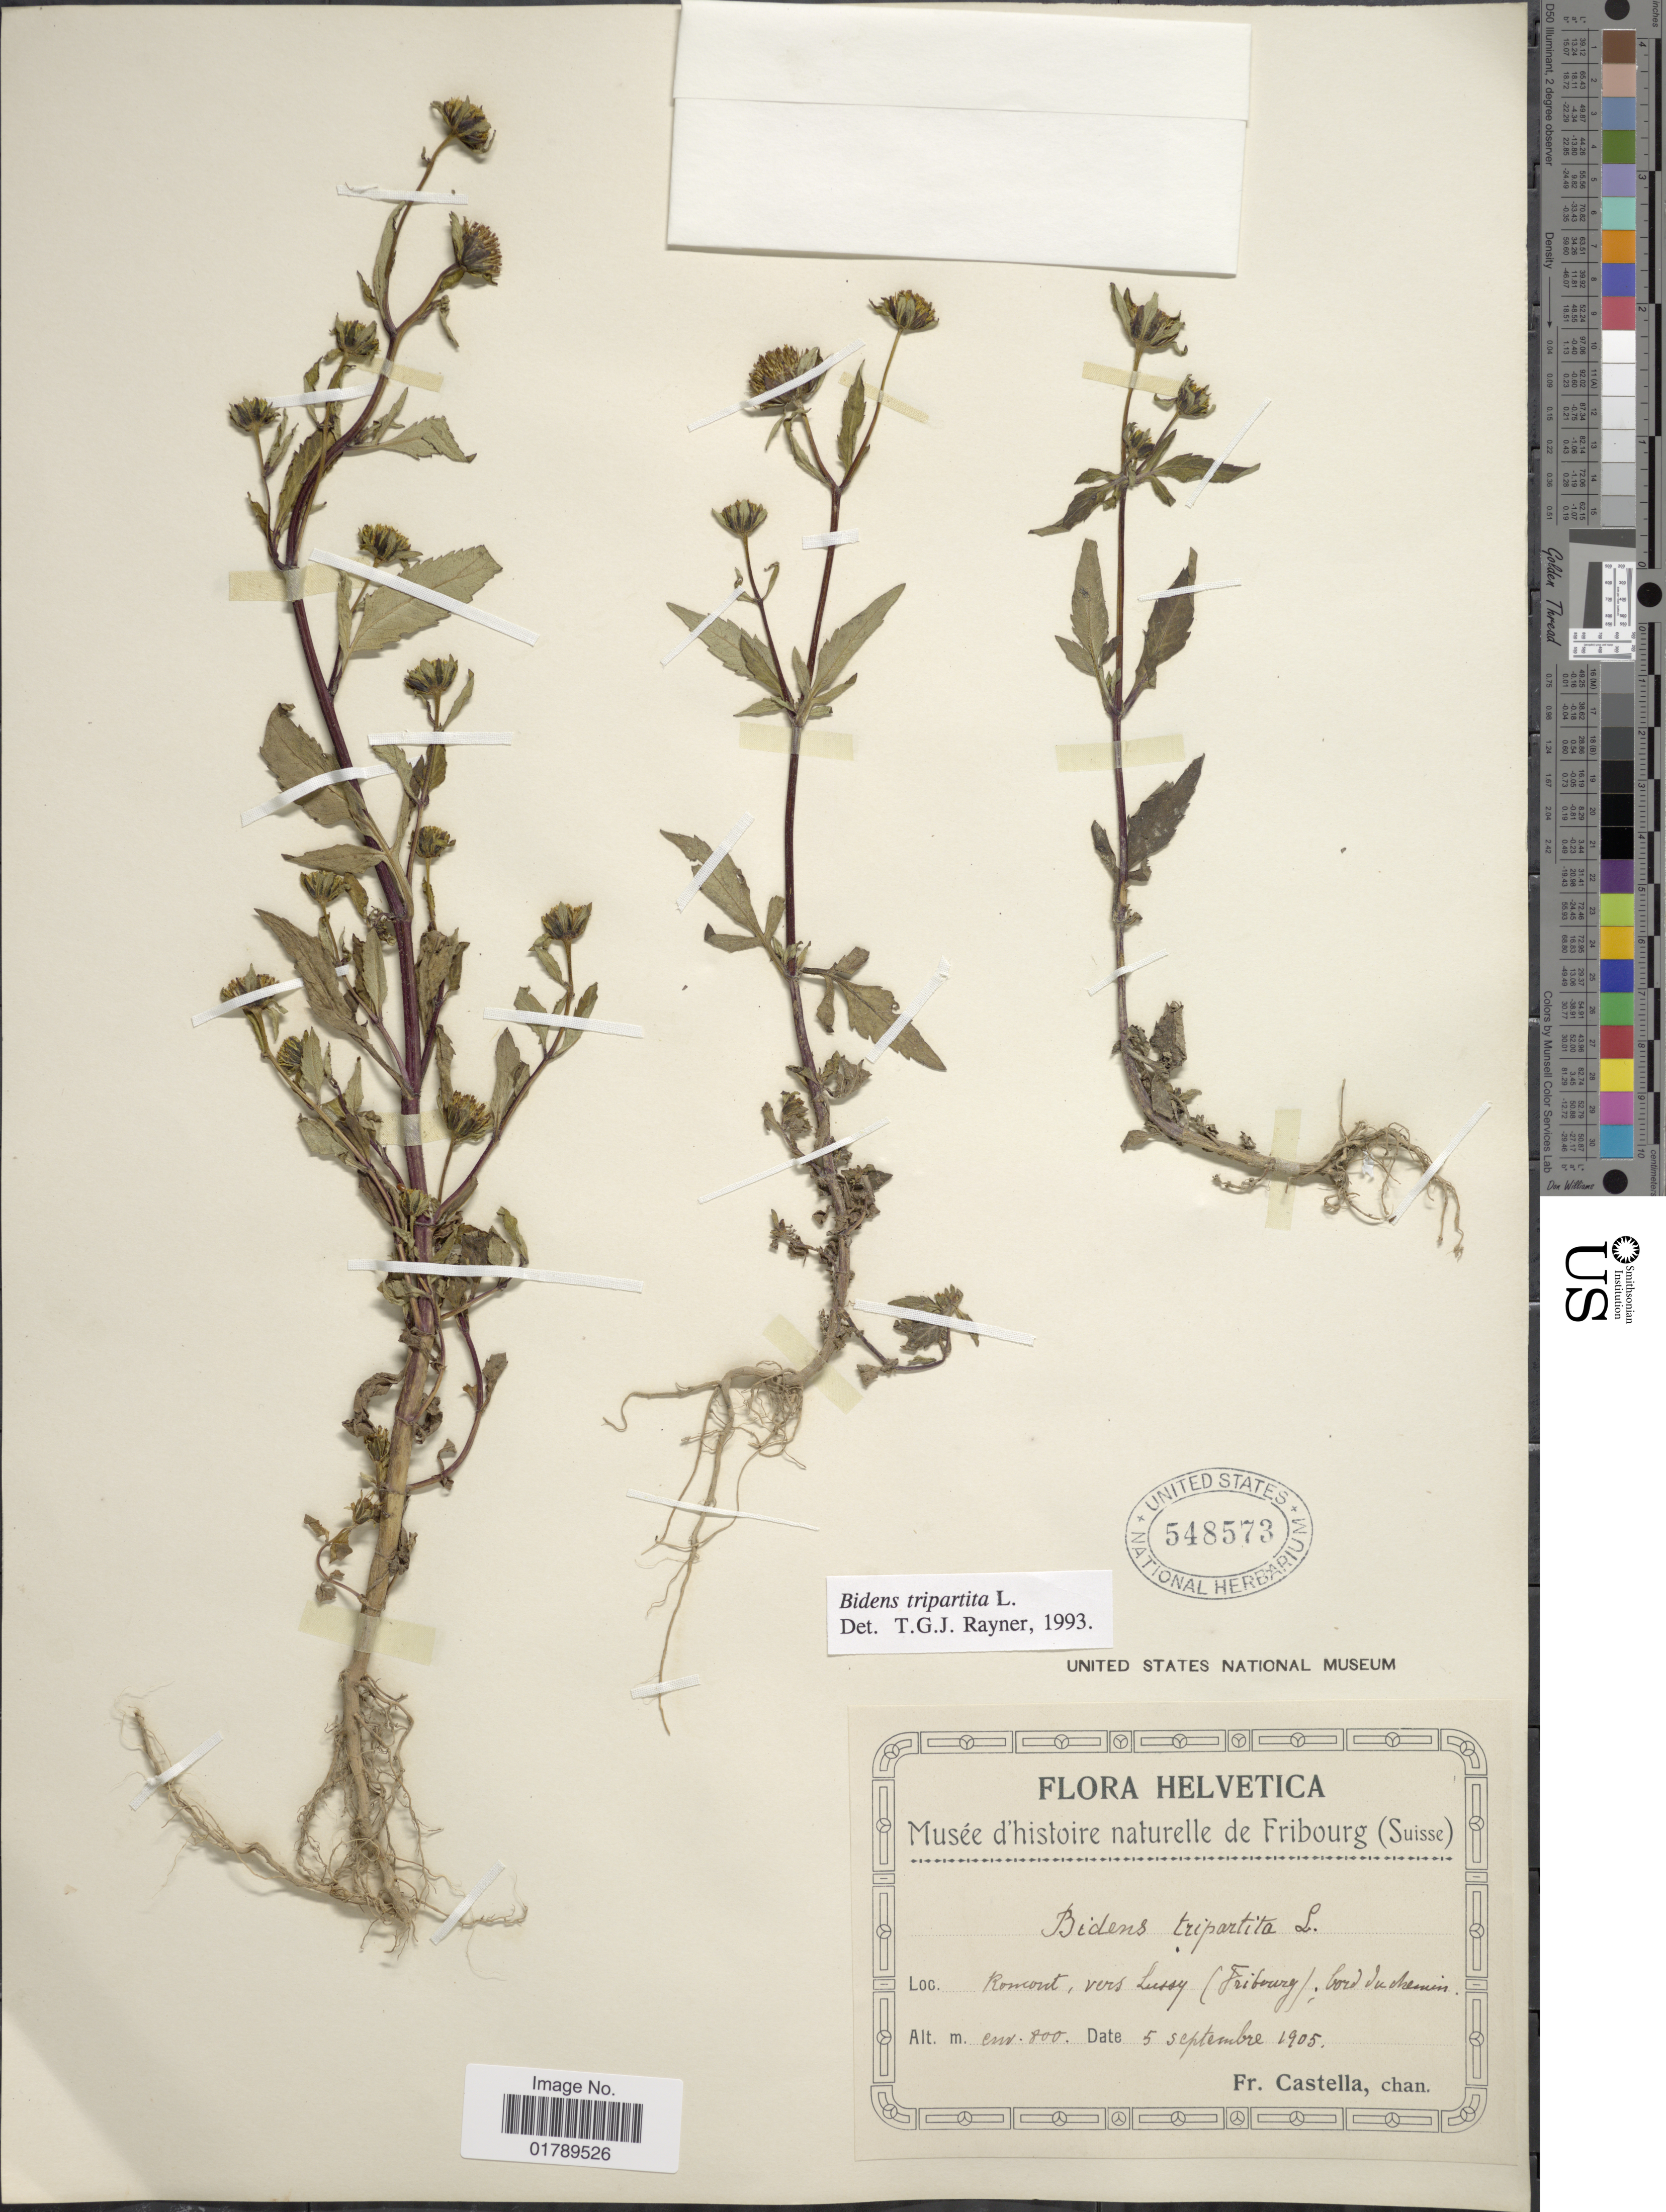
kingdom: Plantae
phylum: Tracheophyta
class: Magnoliopsida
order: Asterales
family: Asteraceae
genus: Bidens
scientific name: Bidens tripartita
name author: L.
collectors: Fr. Castella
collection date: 1905-09-05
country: Switzerland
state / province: Fribourg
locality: Helvetica. Romont, vers Lussy (Fribourg). bord du chemin.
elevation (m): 800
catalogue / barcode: US 548573